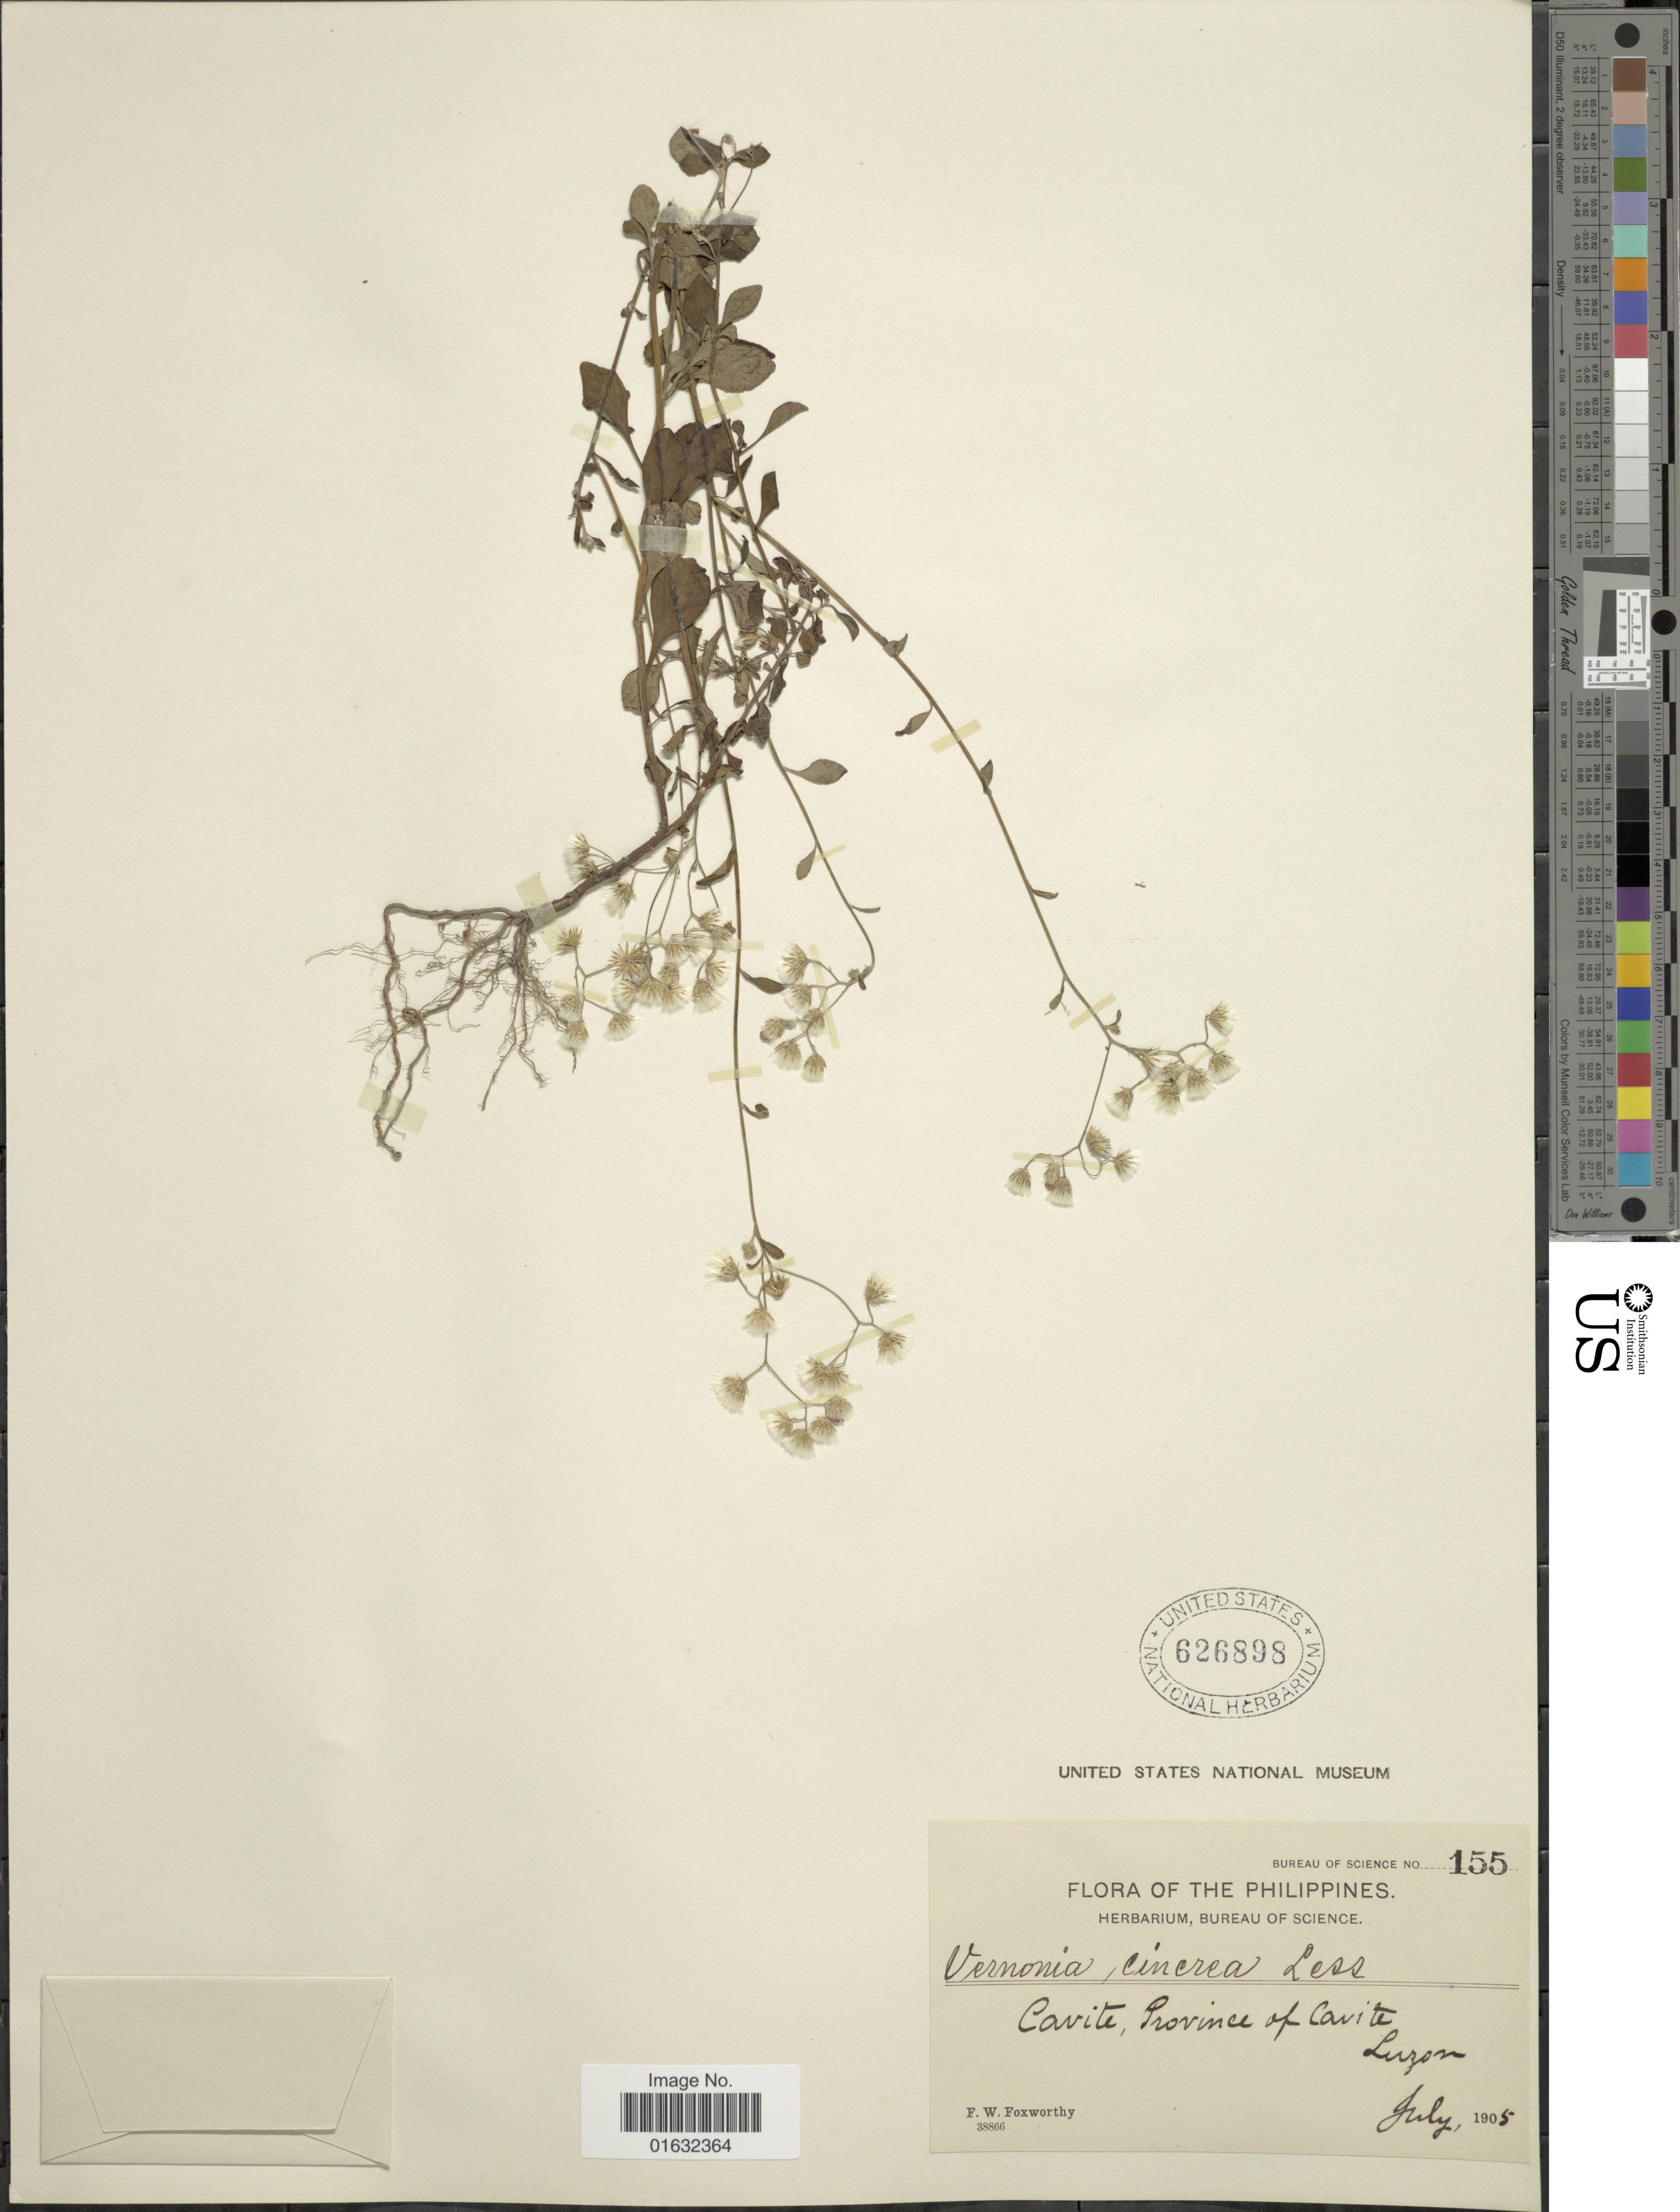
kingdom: Plantae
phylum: Tracheophyta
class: Magnoliopsida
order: Asterales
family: Asteraceae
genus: Cyanthillium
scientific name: Cyanthillium cinereum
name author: (L.) H. Rob.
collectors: F. W. Foxworthy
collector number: Bureau of Science 155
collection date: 1905-07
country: Philippines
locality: Cavite, Province of Cavite, Luzon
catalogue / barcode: US 626898